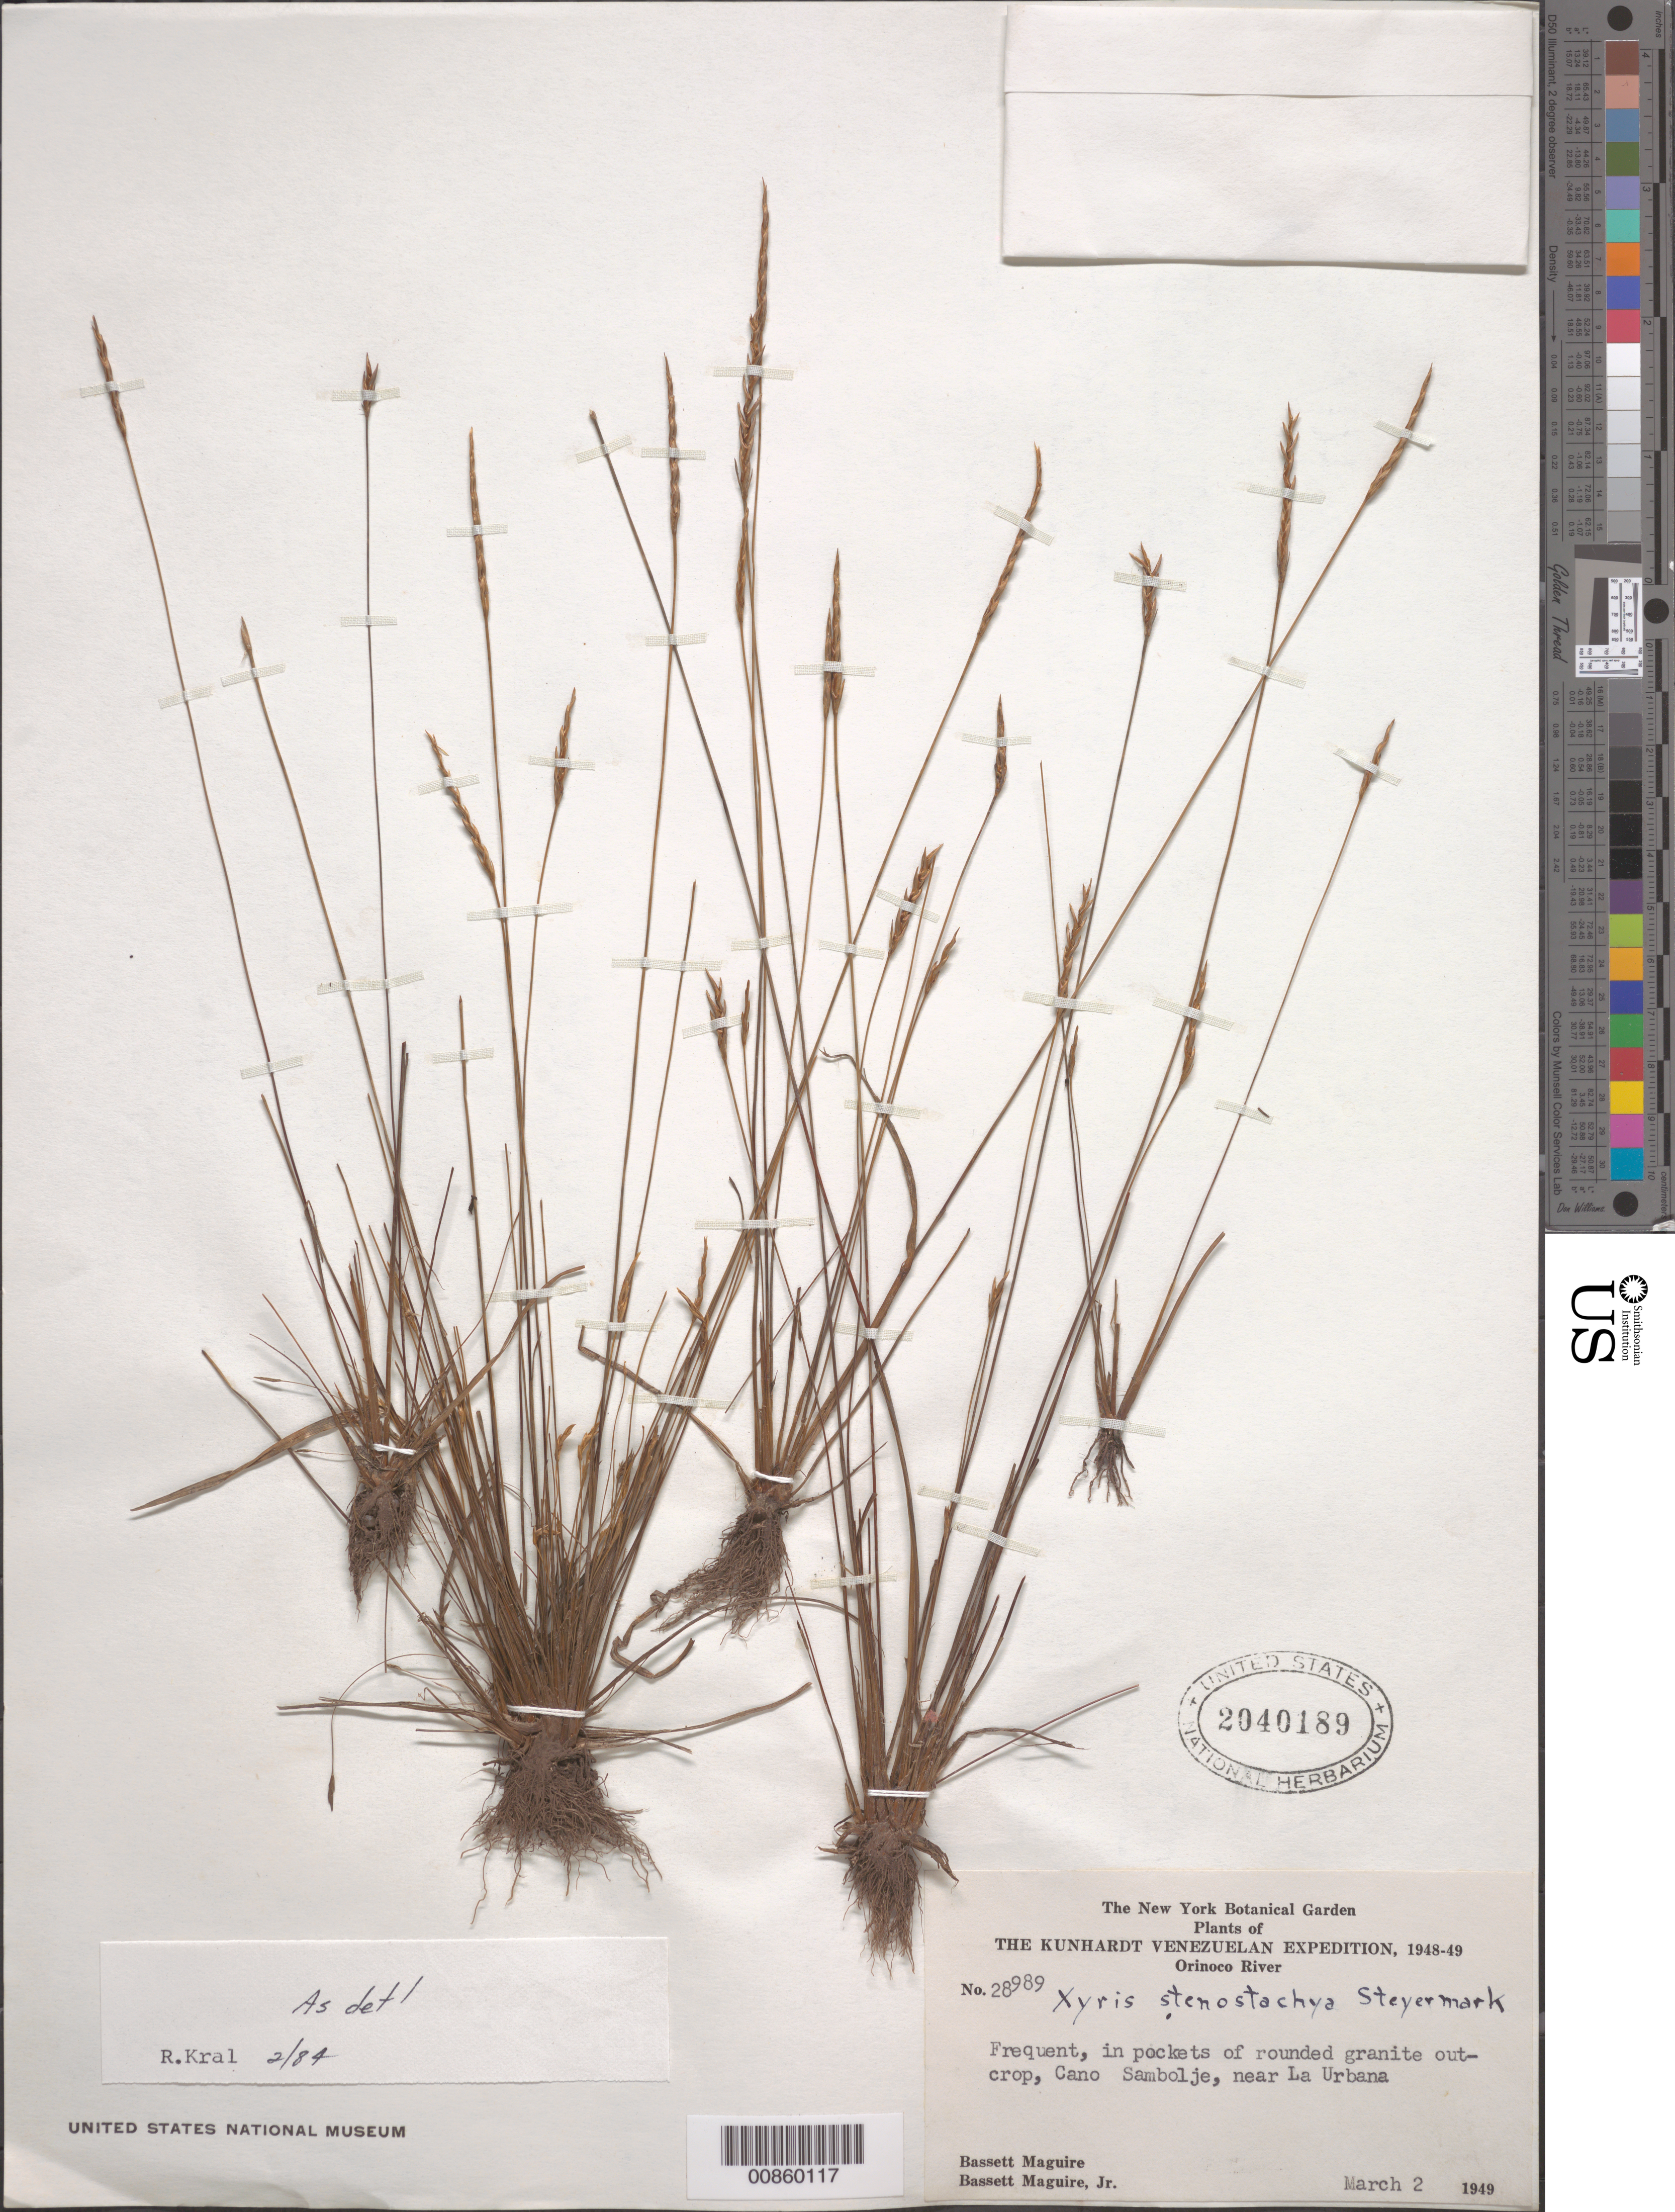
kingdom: Plantae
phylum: Tracheophyta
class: Liliopsida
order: Poales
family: Xyridaceae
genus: Xyris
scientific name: Xyris stenostachya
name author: Steyerm.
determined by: Kral, Robert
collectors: B. Maguire & B. Maguire Jr.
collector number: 28989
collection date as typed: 2-Mar-49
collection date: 1949-03-02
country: Venezuela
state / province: Bolívar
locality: Río Orinoco, Caño Samboeje, near La Urbana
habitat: In pockets of rounded graite out-crop.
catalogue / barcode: US 2040189